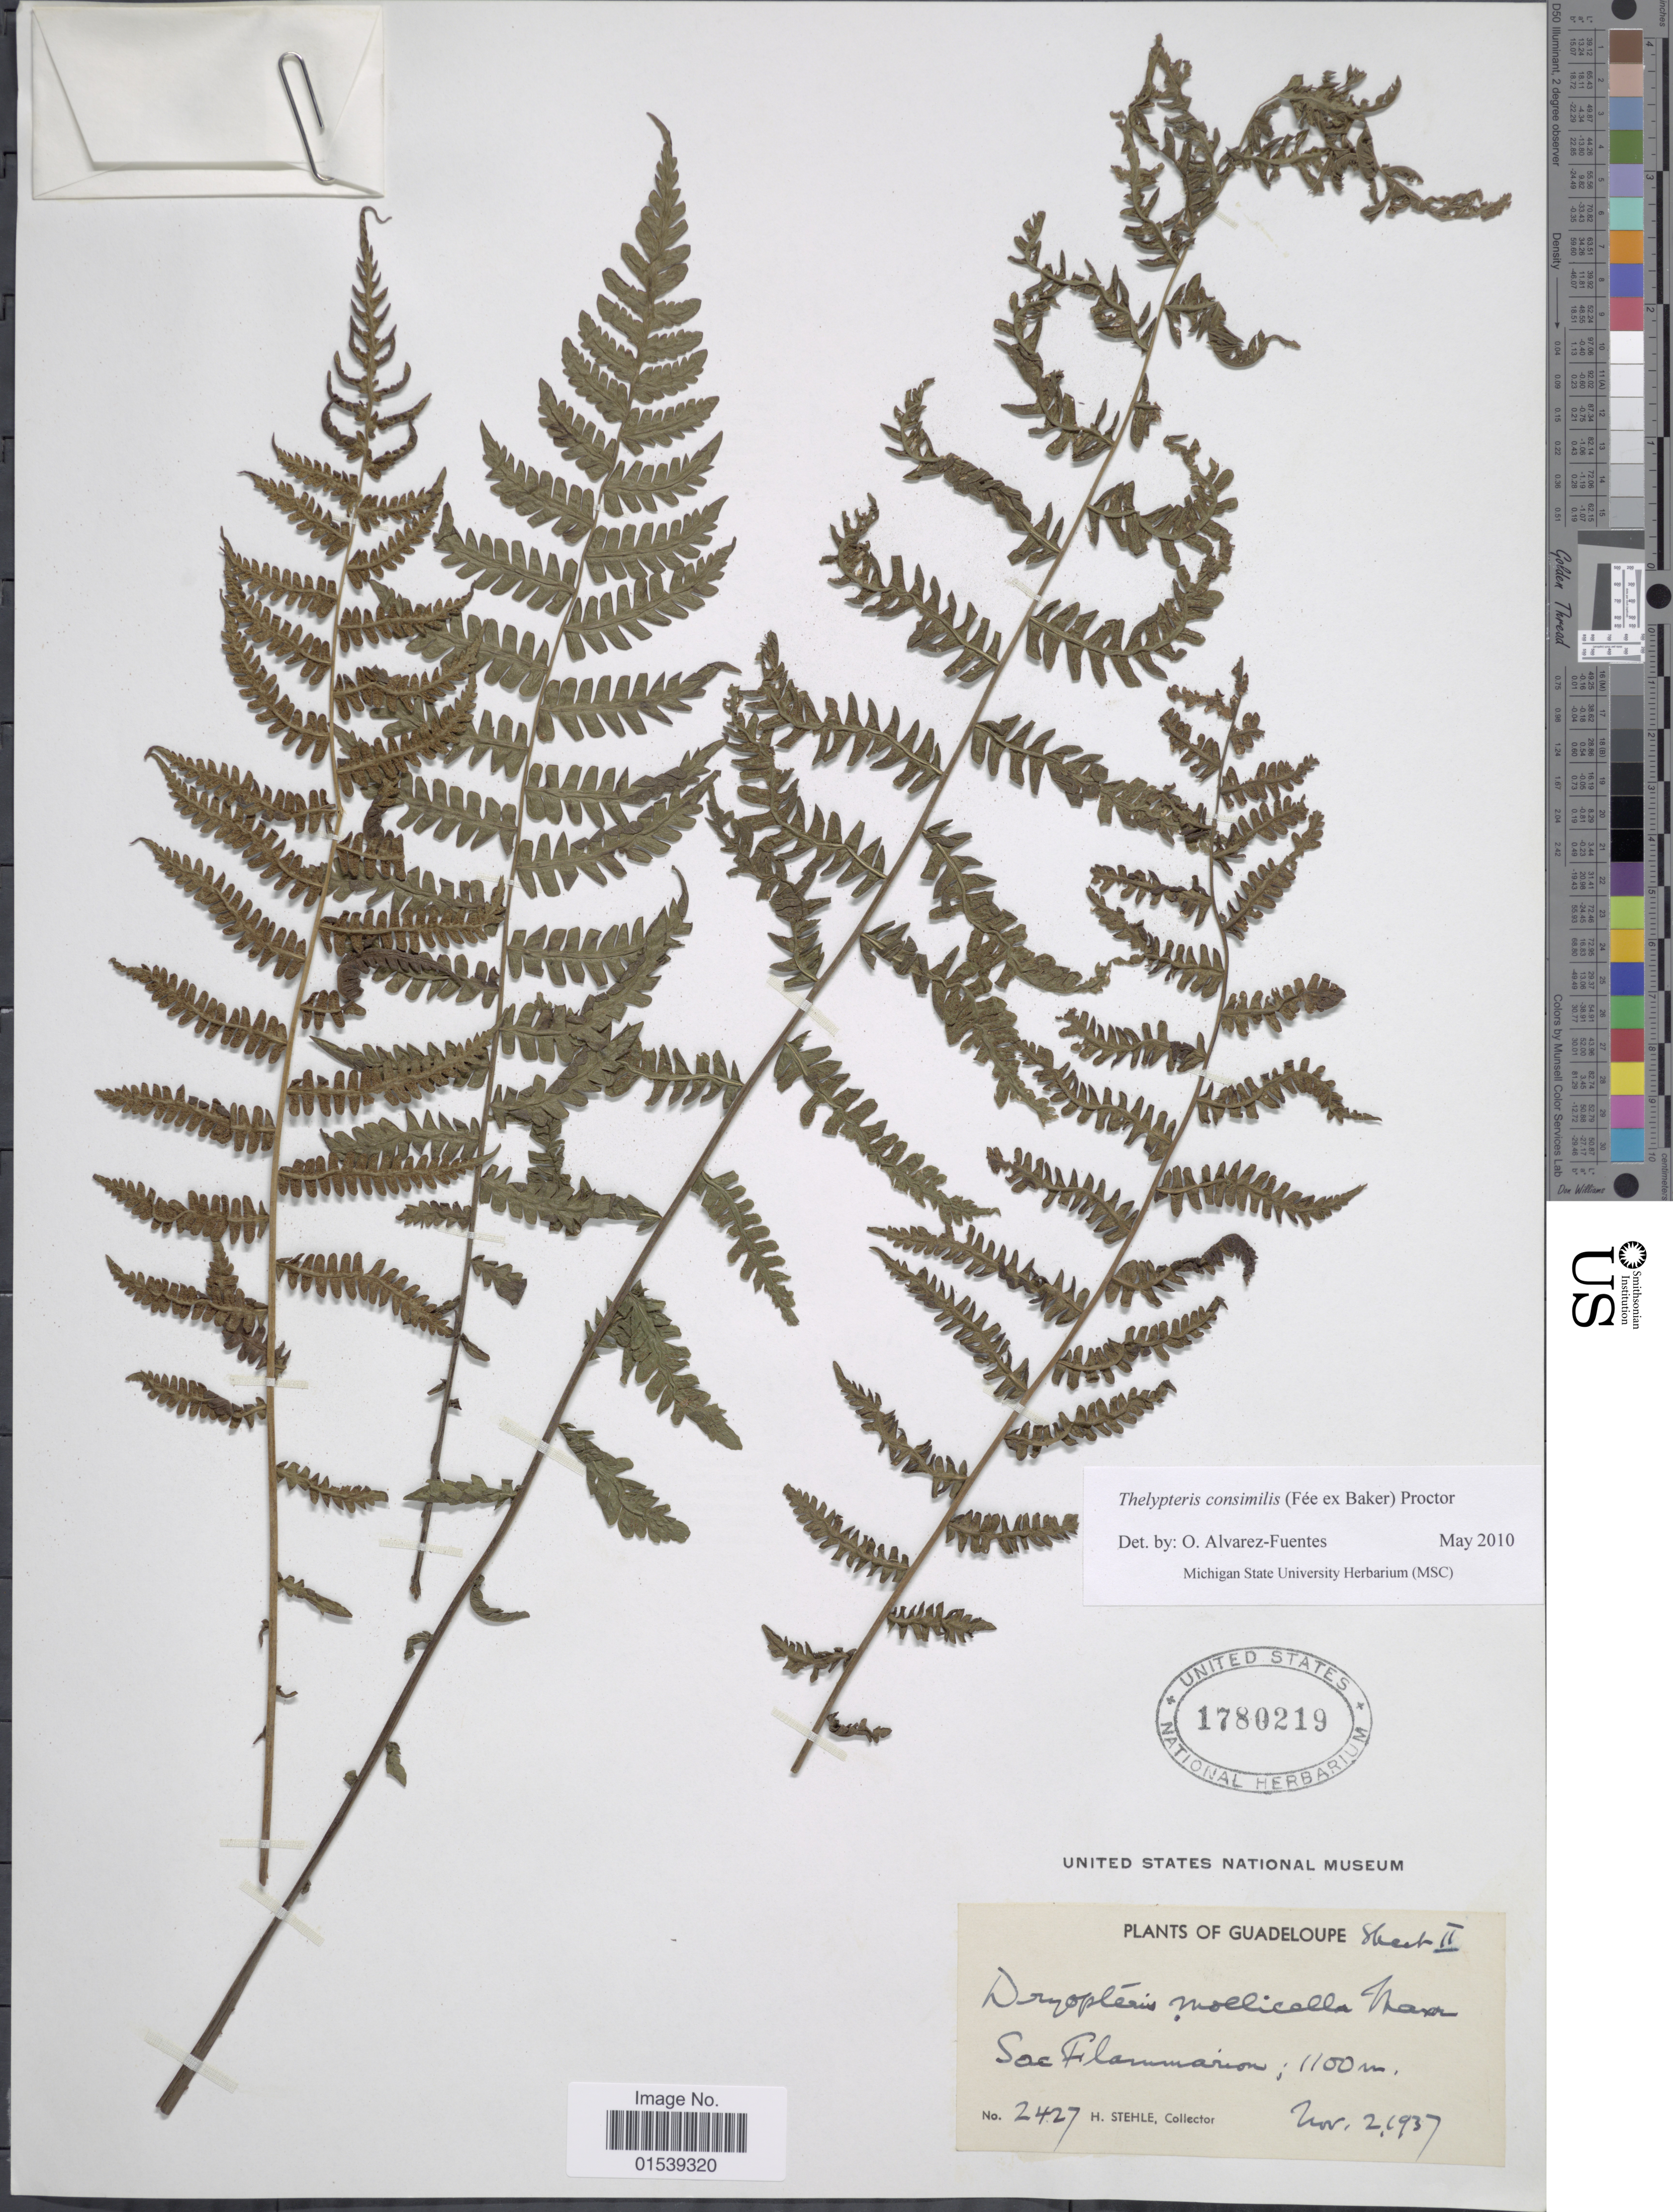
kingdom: Plantae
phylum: Tracheophyta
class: Polypodiopsida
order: Polypodiales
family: Thelypteridaceae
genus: Amauropelta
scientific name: Amauropelta gracilis ined. 2015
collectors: H. Stehlé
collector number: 2427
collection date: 1937-11-02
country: Guadeloupe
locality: Lac Flammarion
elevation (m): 1100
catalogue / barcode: US 1780219